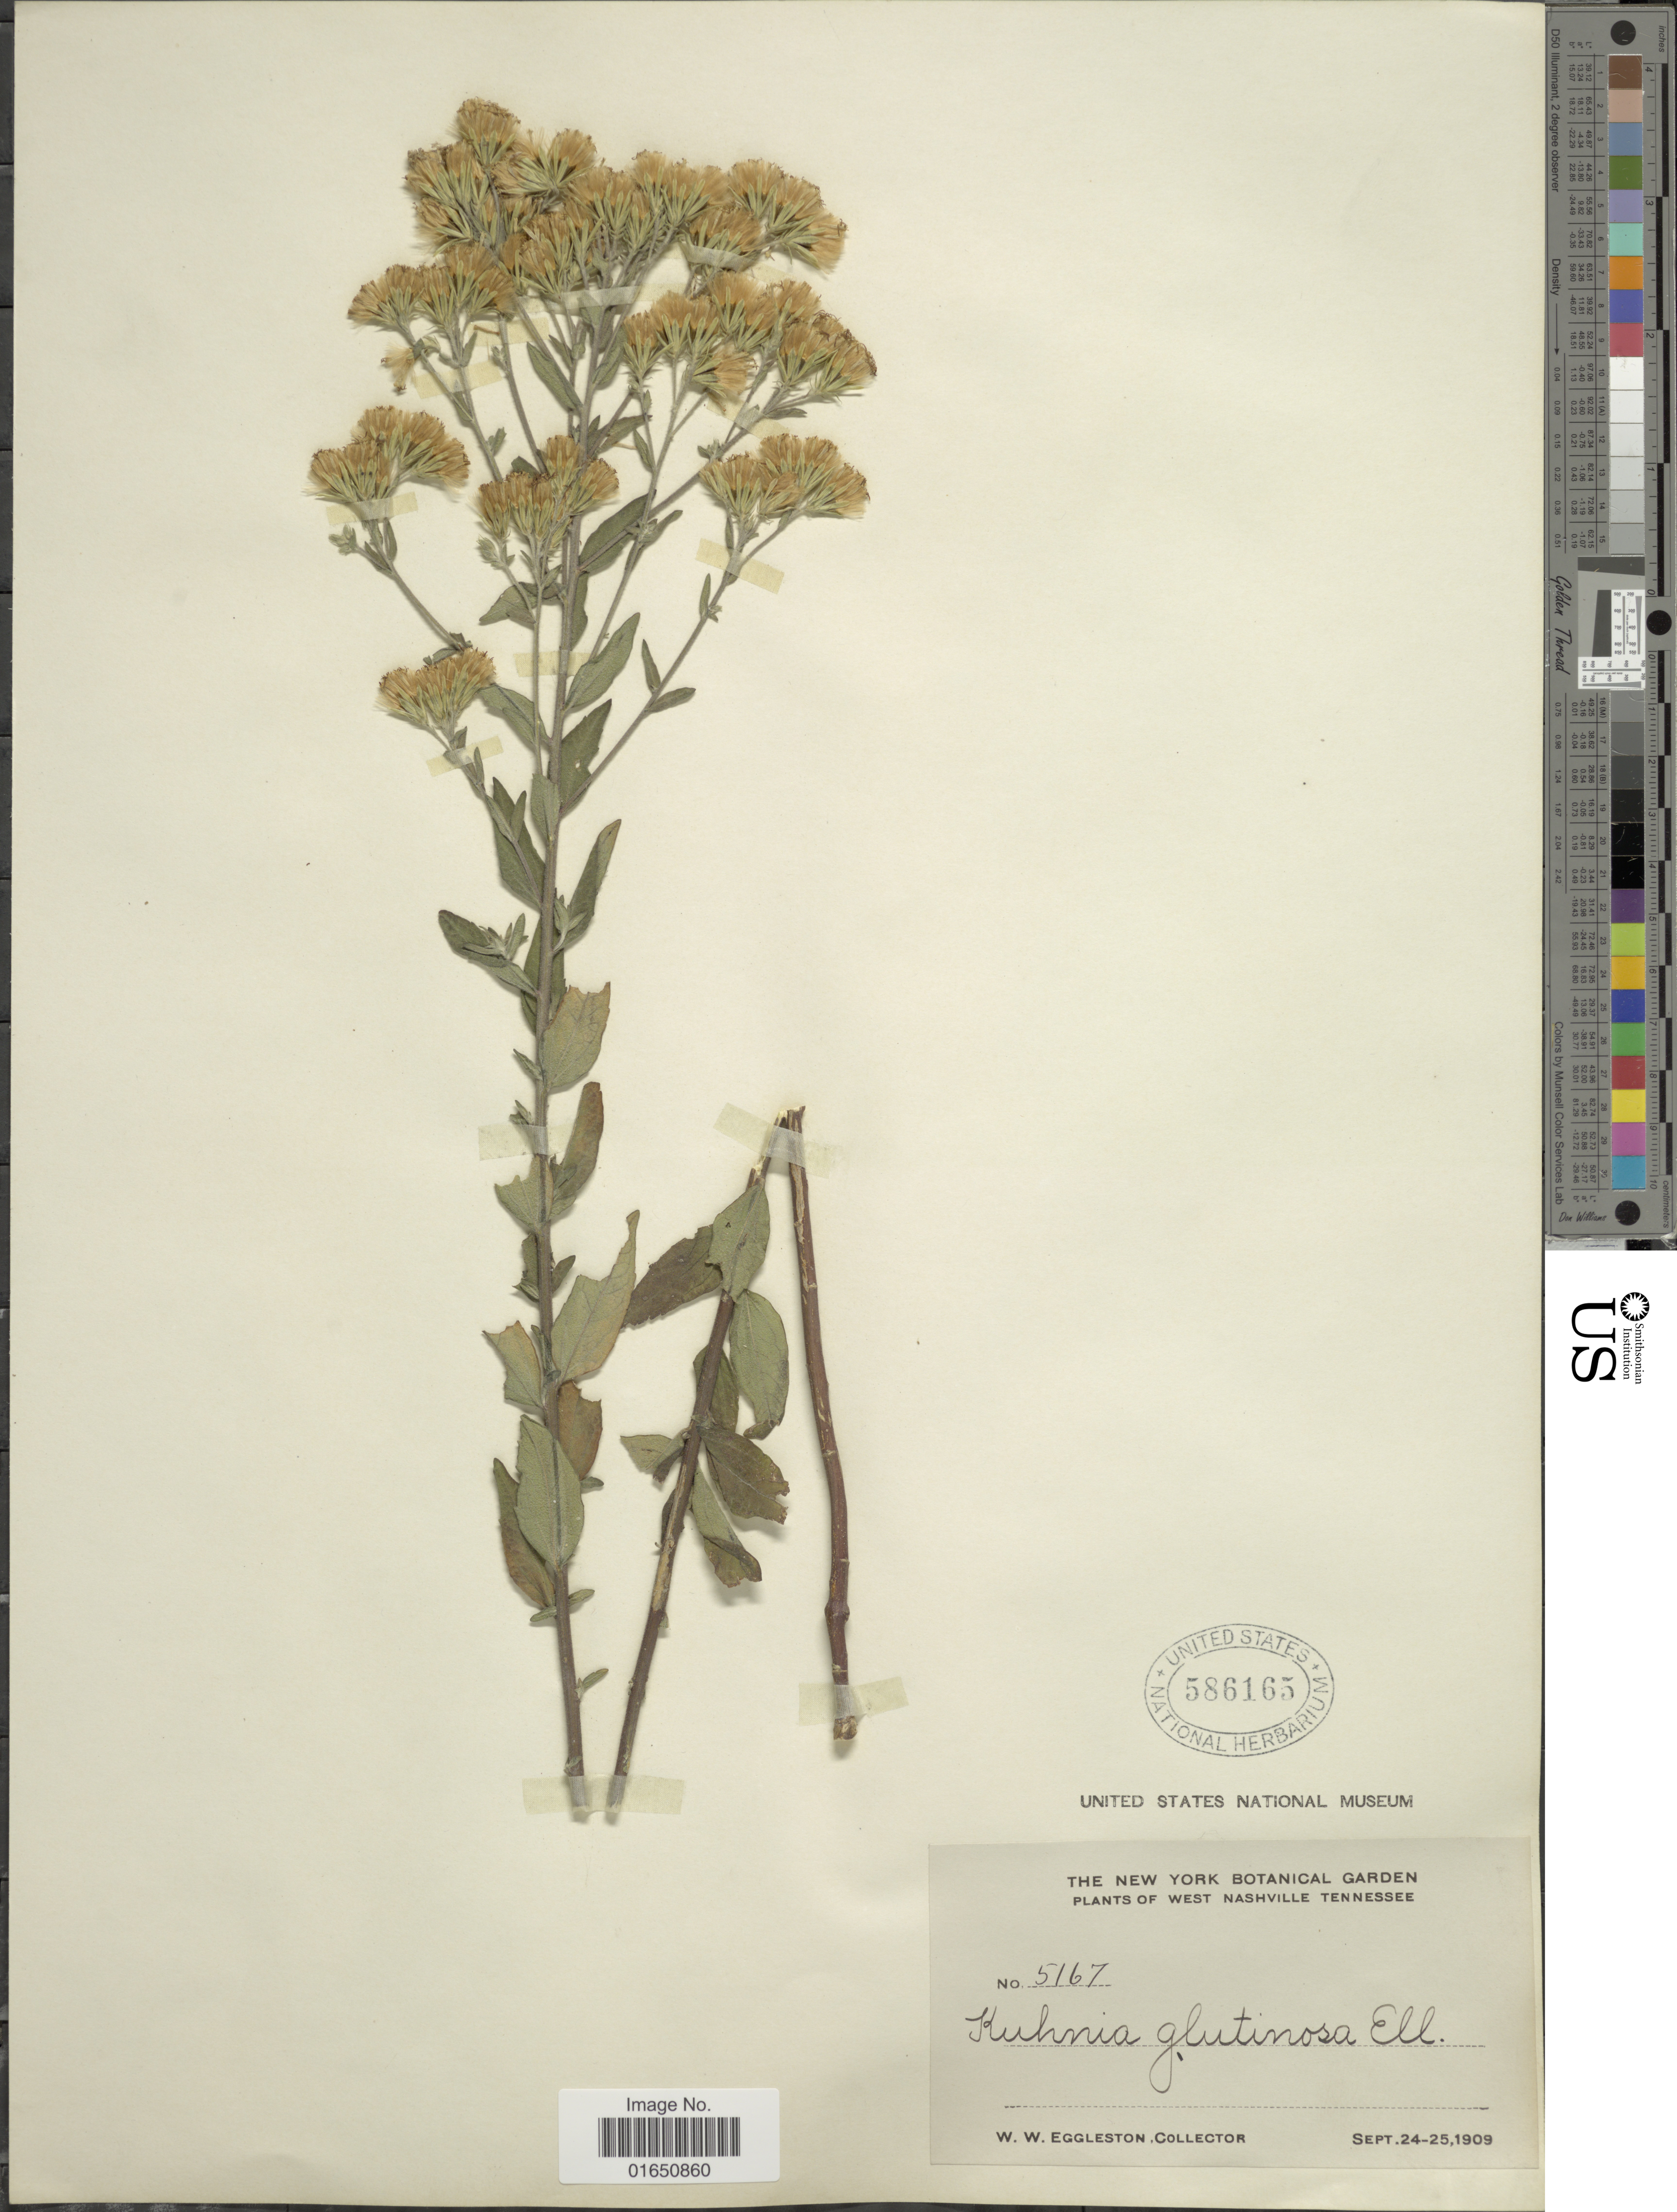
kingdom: Plantae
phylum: Tracheophyta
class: Magnoliopsida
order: Asterales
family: Asteraceae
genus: Brickellia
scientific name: Brickellia eupatorioides var. corymbulosa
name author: (Torr. & A. Gray) Shinners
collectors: W. W. Eggleston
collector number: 5167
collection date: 1909-09-24/1909-09-25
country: United States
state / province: Tennessee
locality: West Nashville Tennessee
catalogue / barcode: US 586165